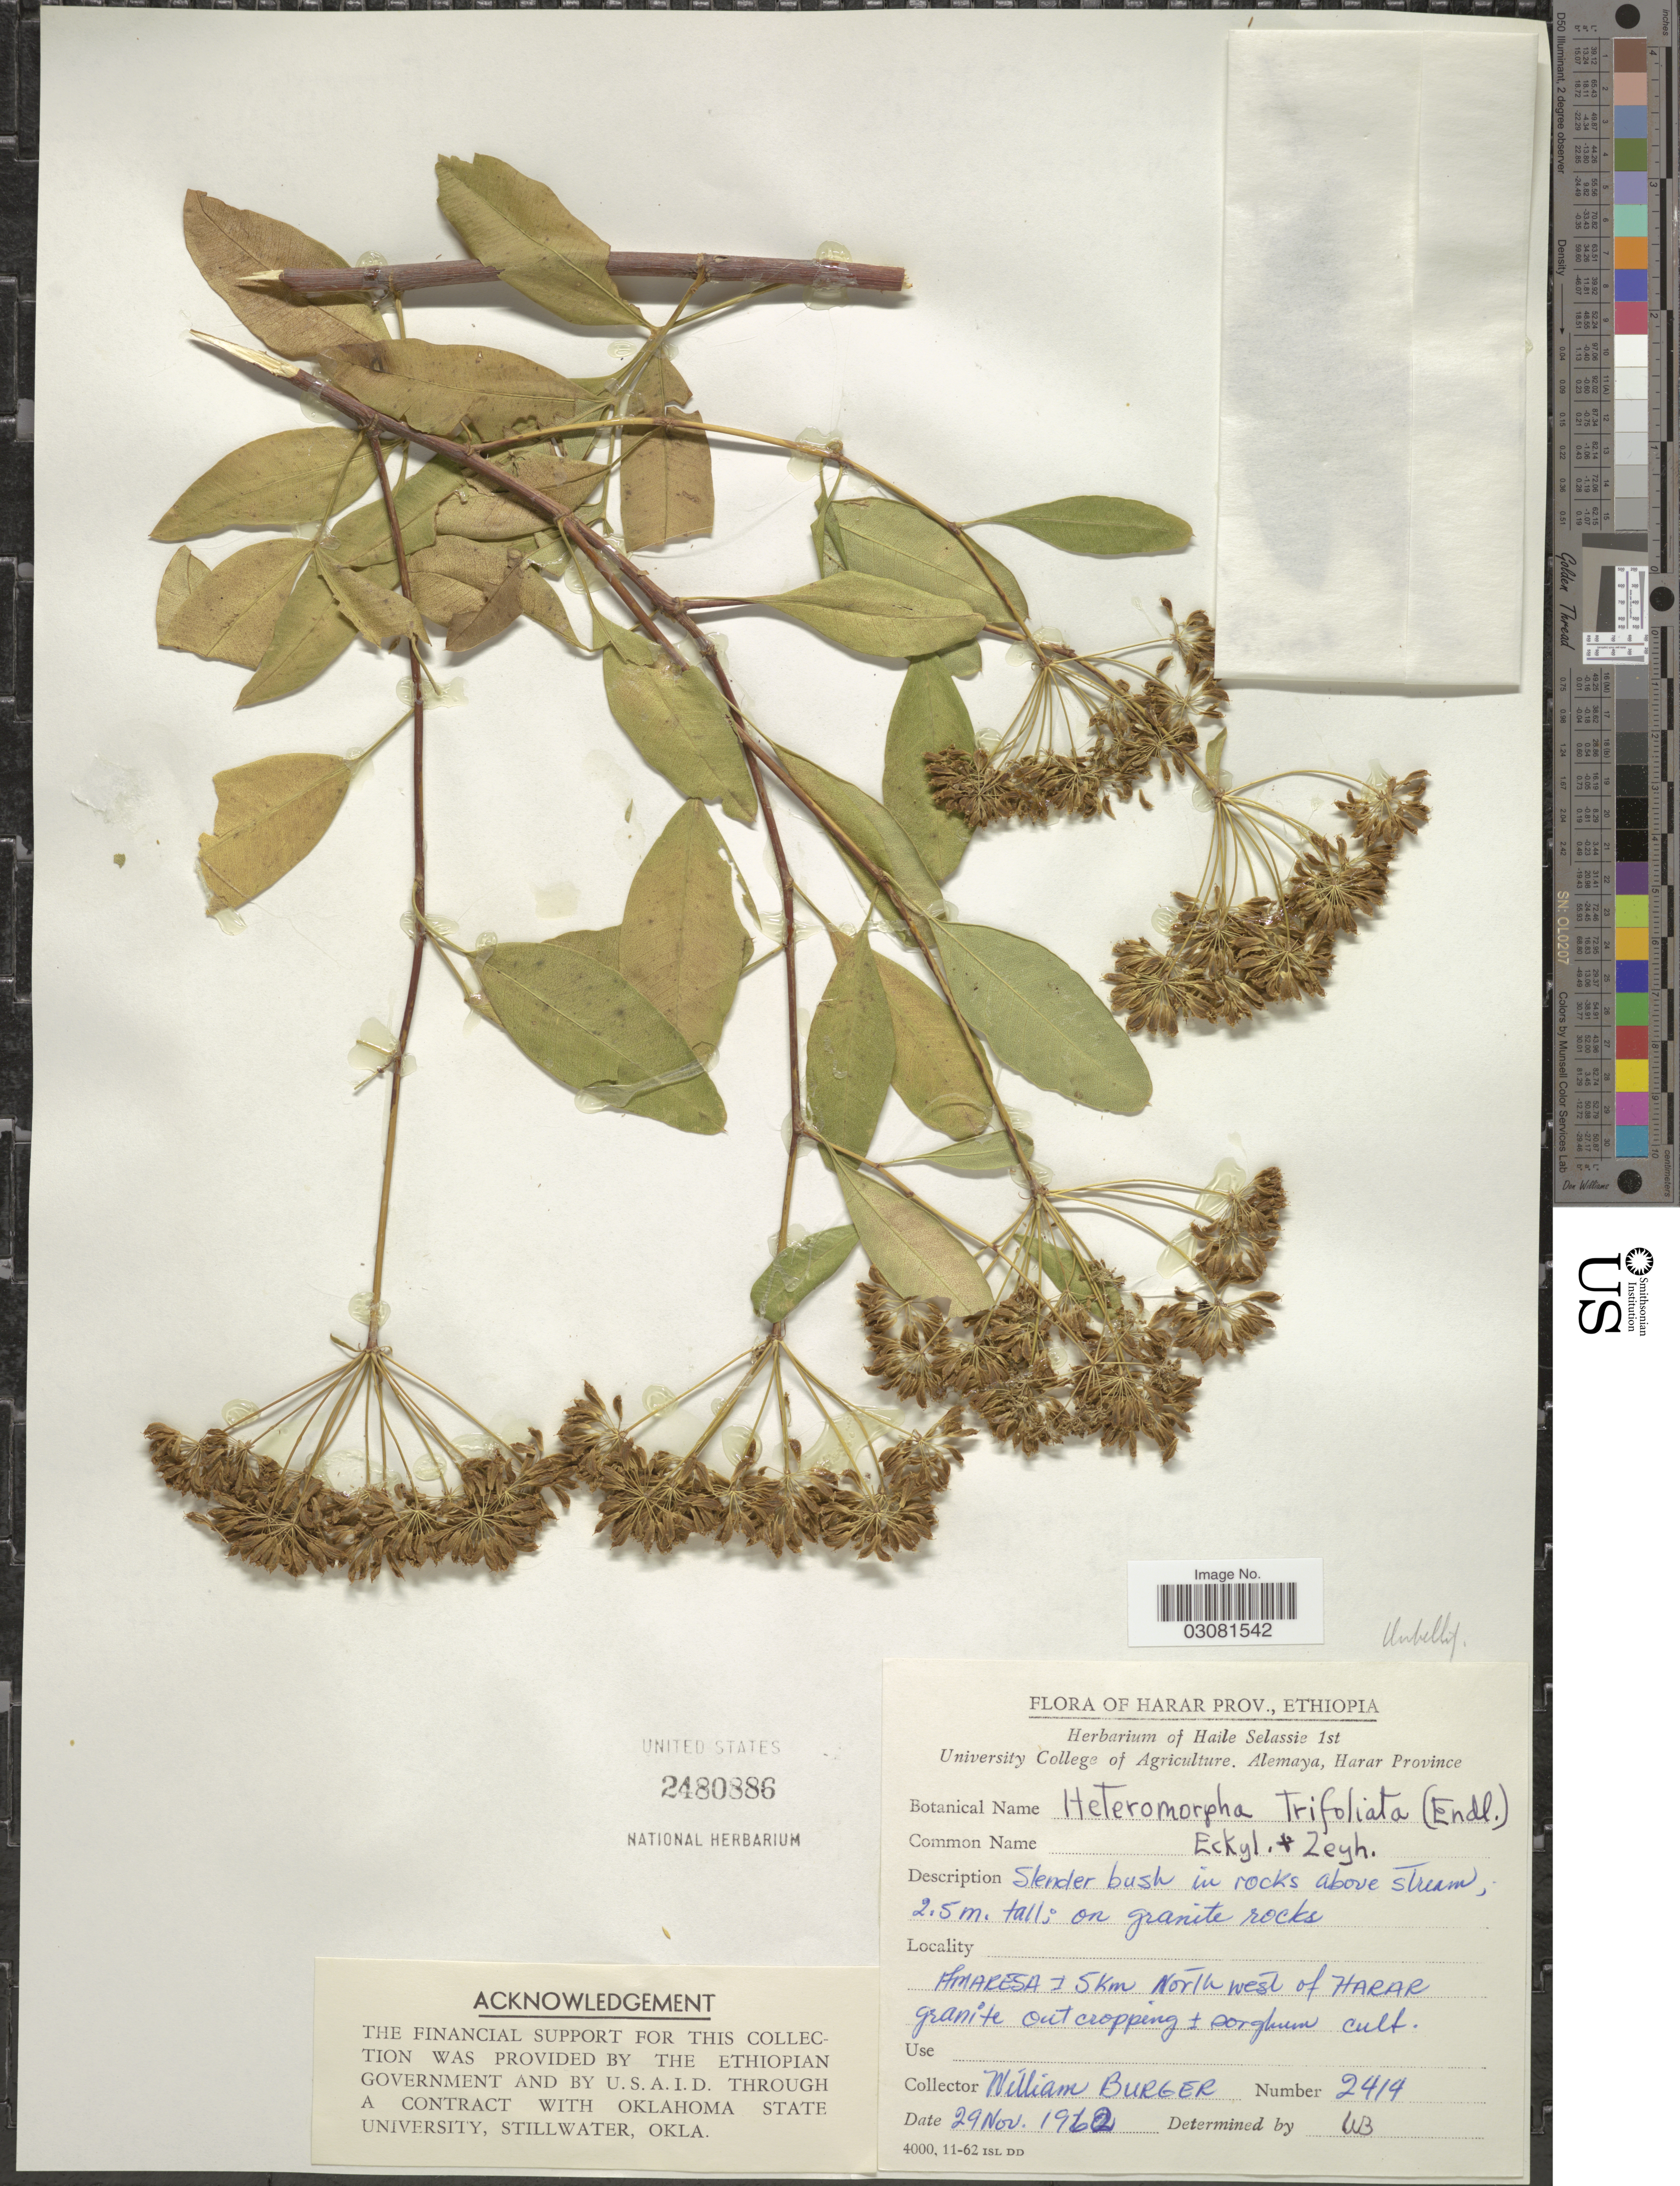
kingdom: Plantae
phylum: Tracheophyta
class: Magnoliopsida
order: Apiales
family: Apiaceae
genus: Heteromorpha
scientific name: Heteromorpha trifoliata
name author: (H.L. Wendl. & Bartl.) Eckl. & Zeyh.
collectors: W. Burger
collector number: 2419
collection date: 1962-11-29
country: Ethiopia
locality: Harar Prov., Amaresa ± 5Km North West of Harar.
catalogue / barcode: US 2480886